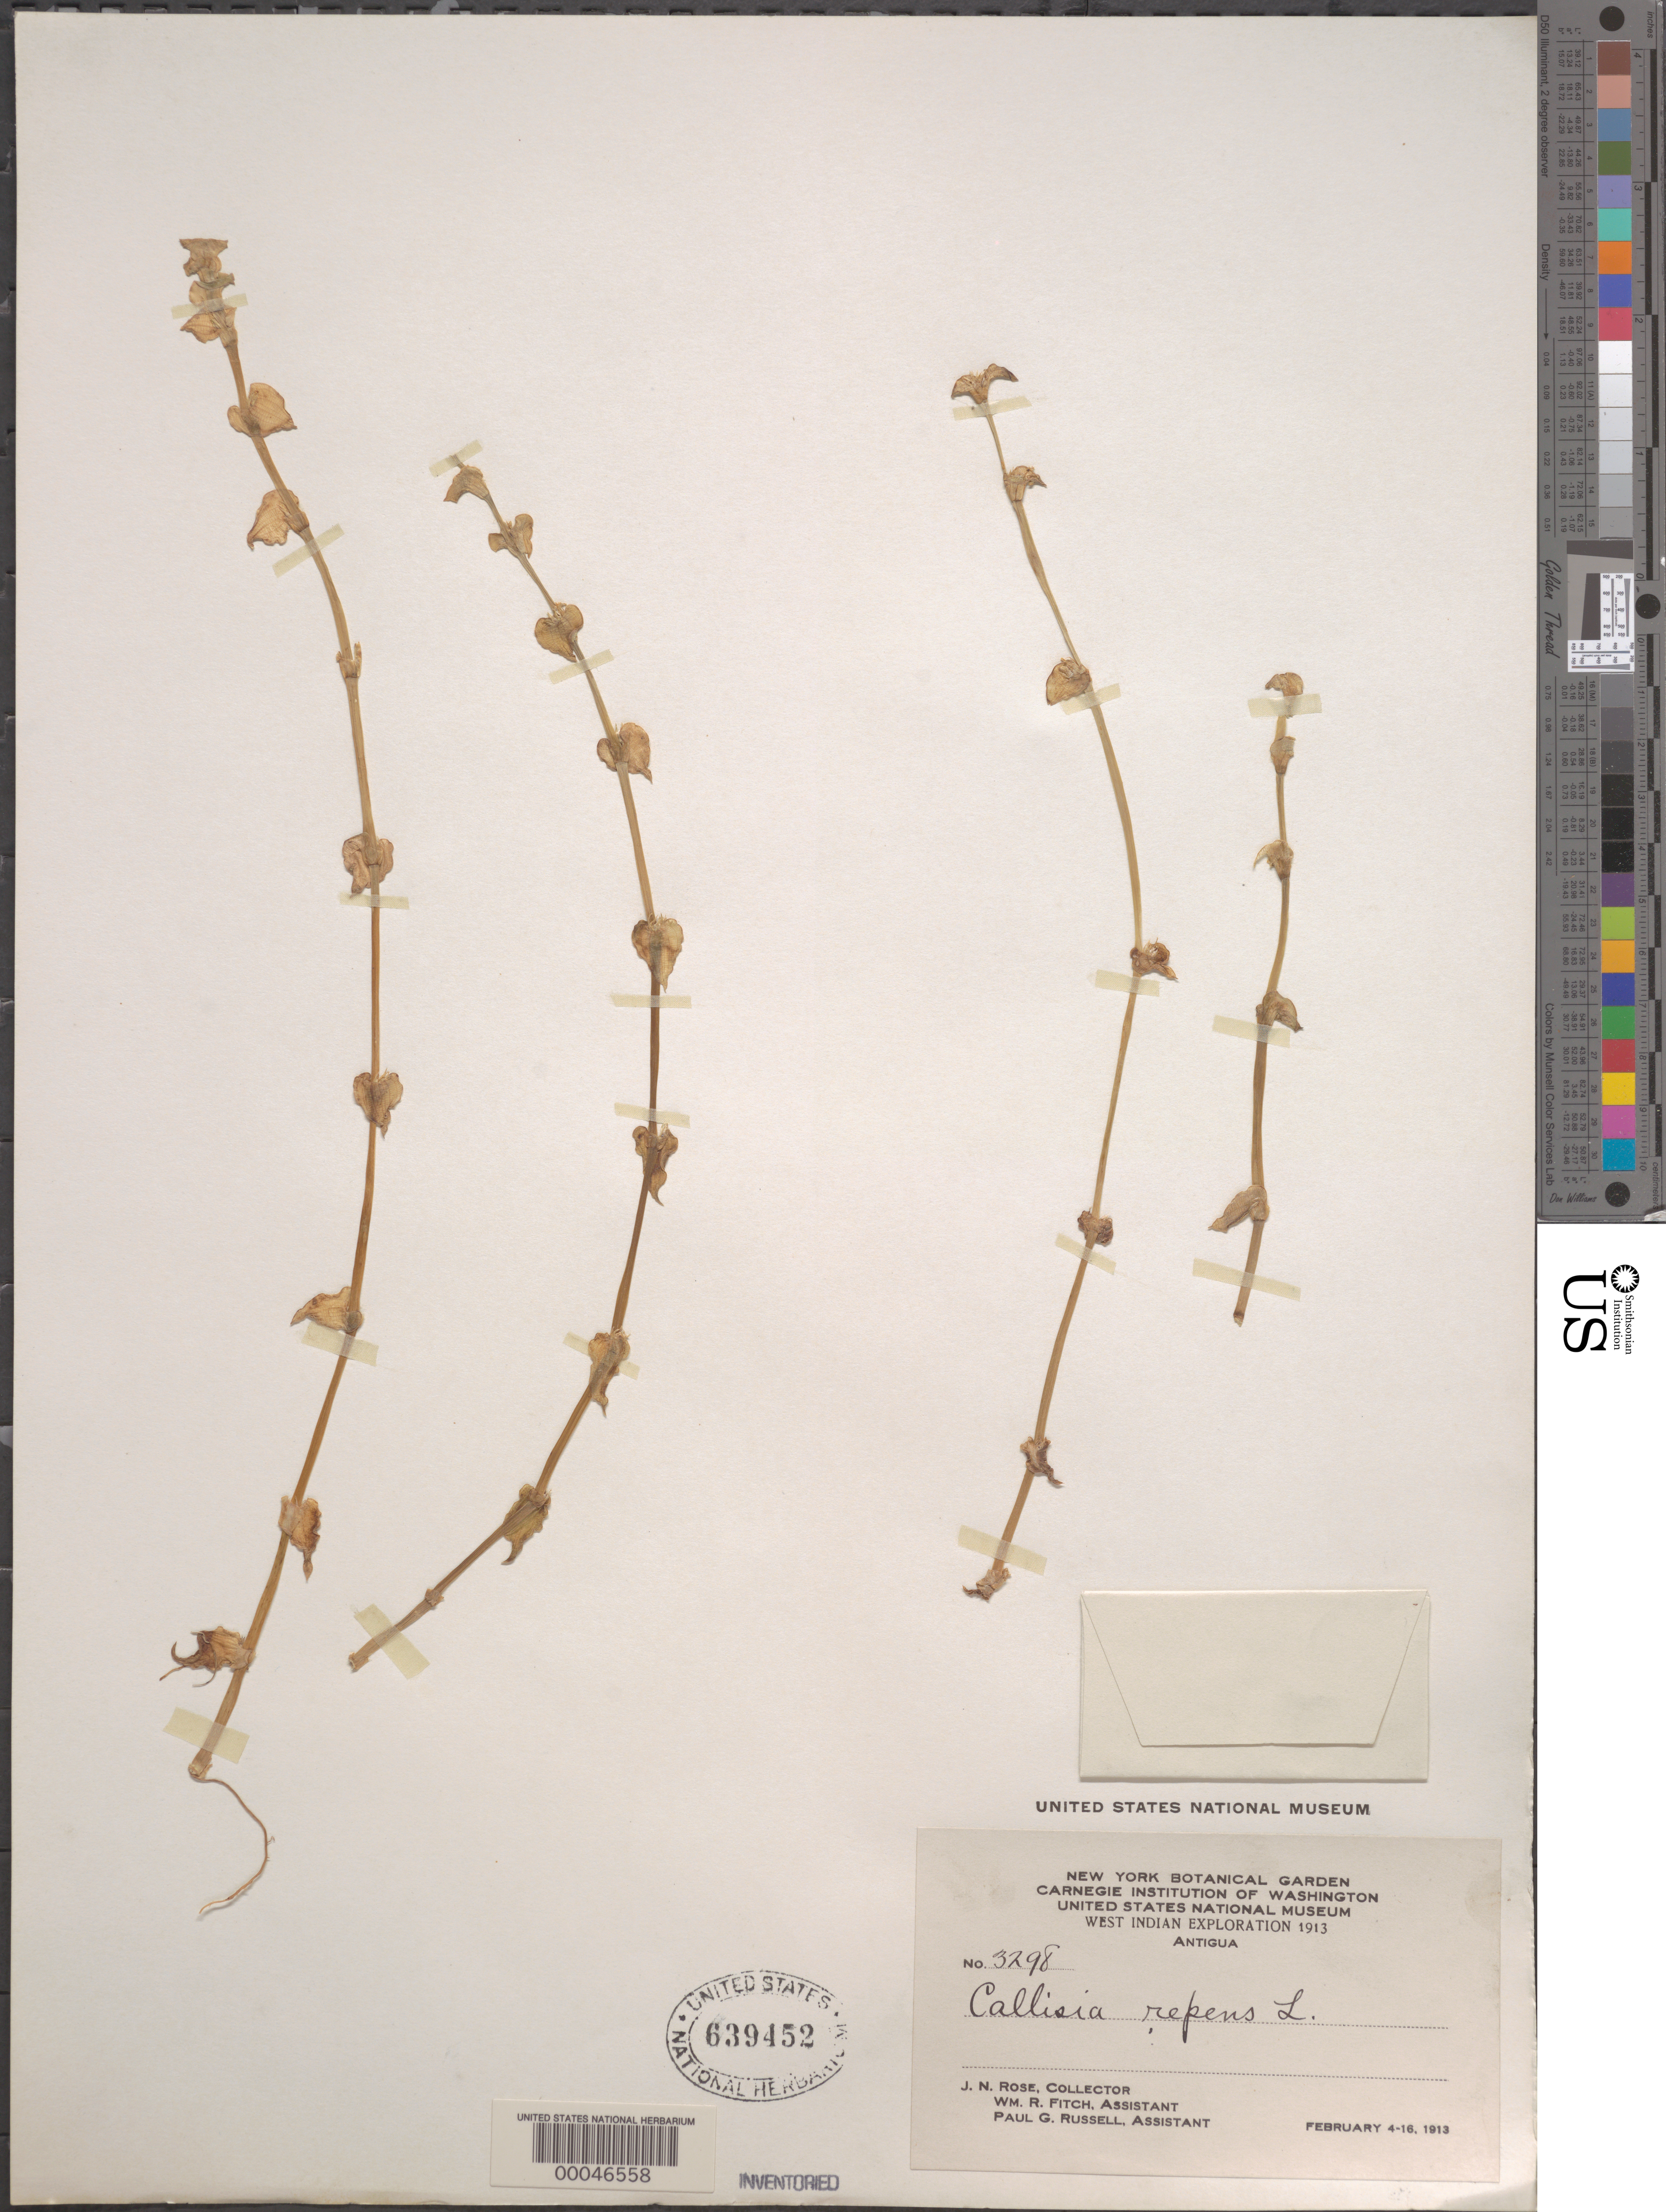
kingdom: Plantae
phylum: Tracheophyta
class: Liliopsida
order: Commelinales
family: Commelinaceae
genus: Callisia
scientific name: Callisia repens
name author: (Jacq.) L.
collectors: J. N. Rose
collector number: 3298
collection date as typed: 04 Feb 1913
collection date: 1913-02-04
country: Antigua and Barbuda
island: Antigua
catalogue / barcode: US 639452